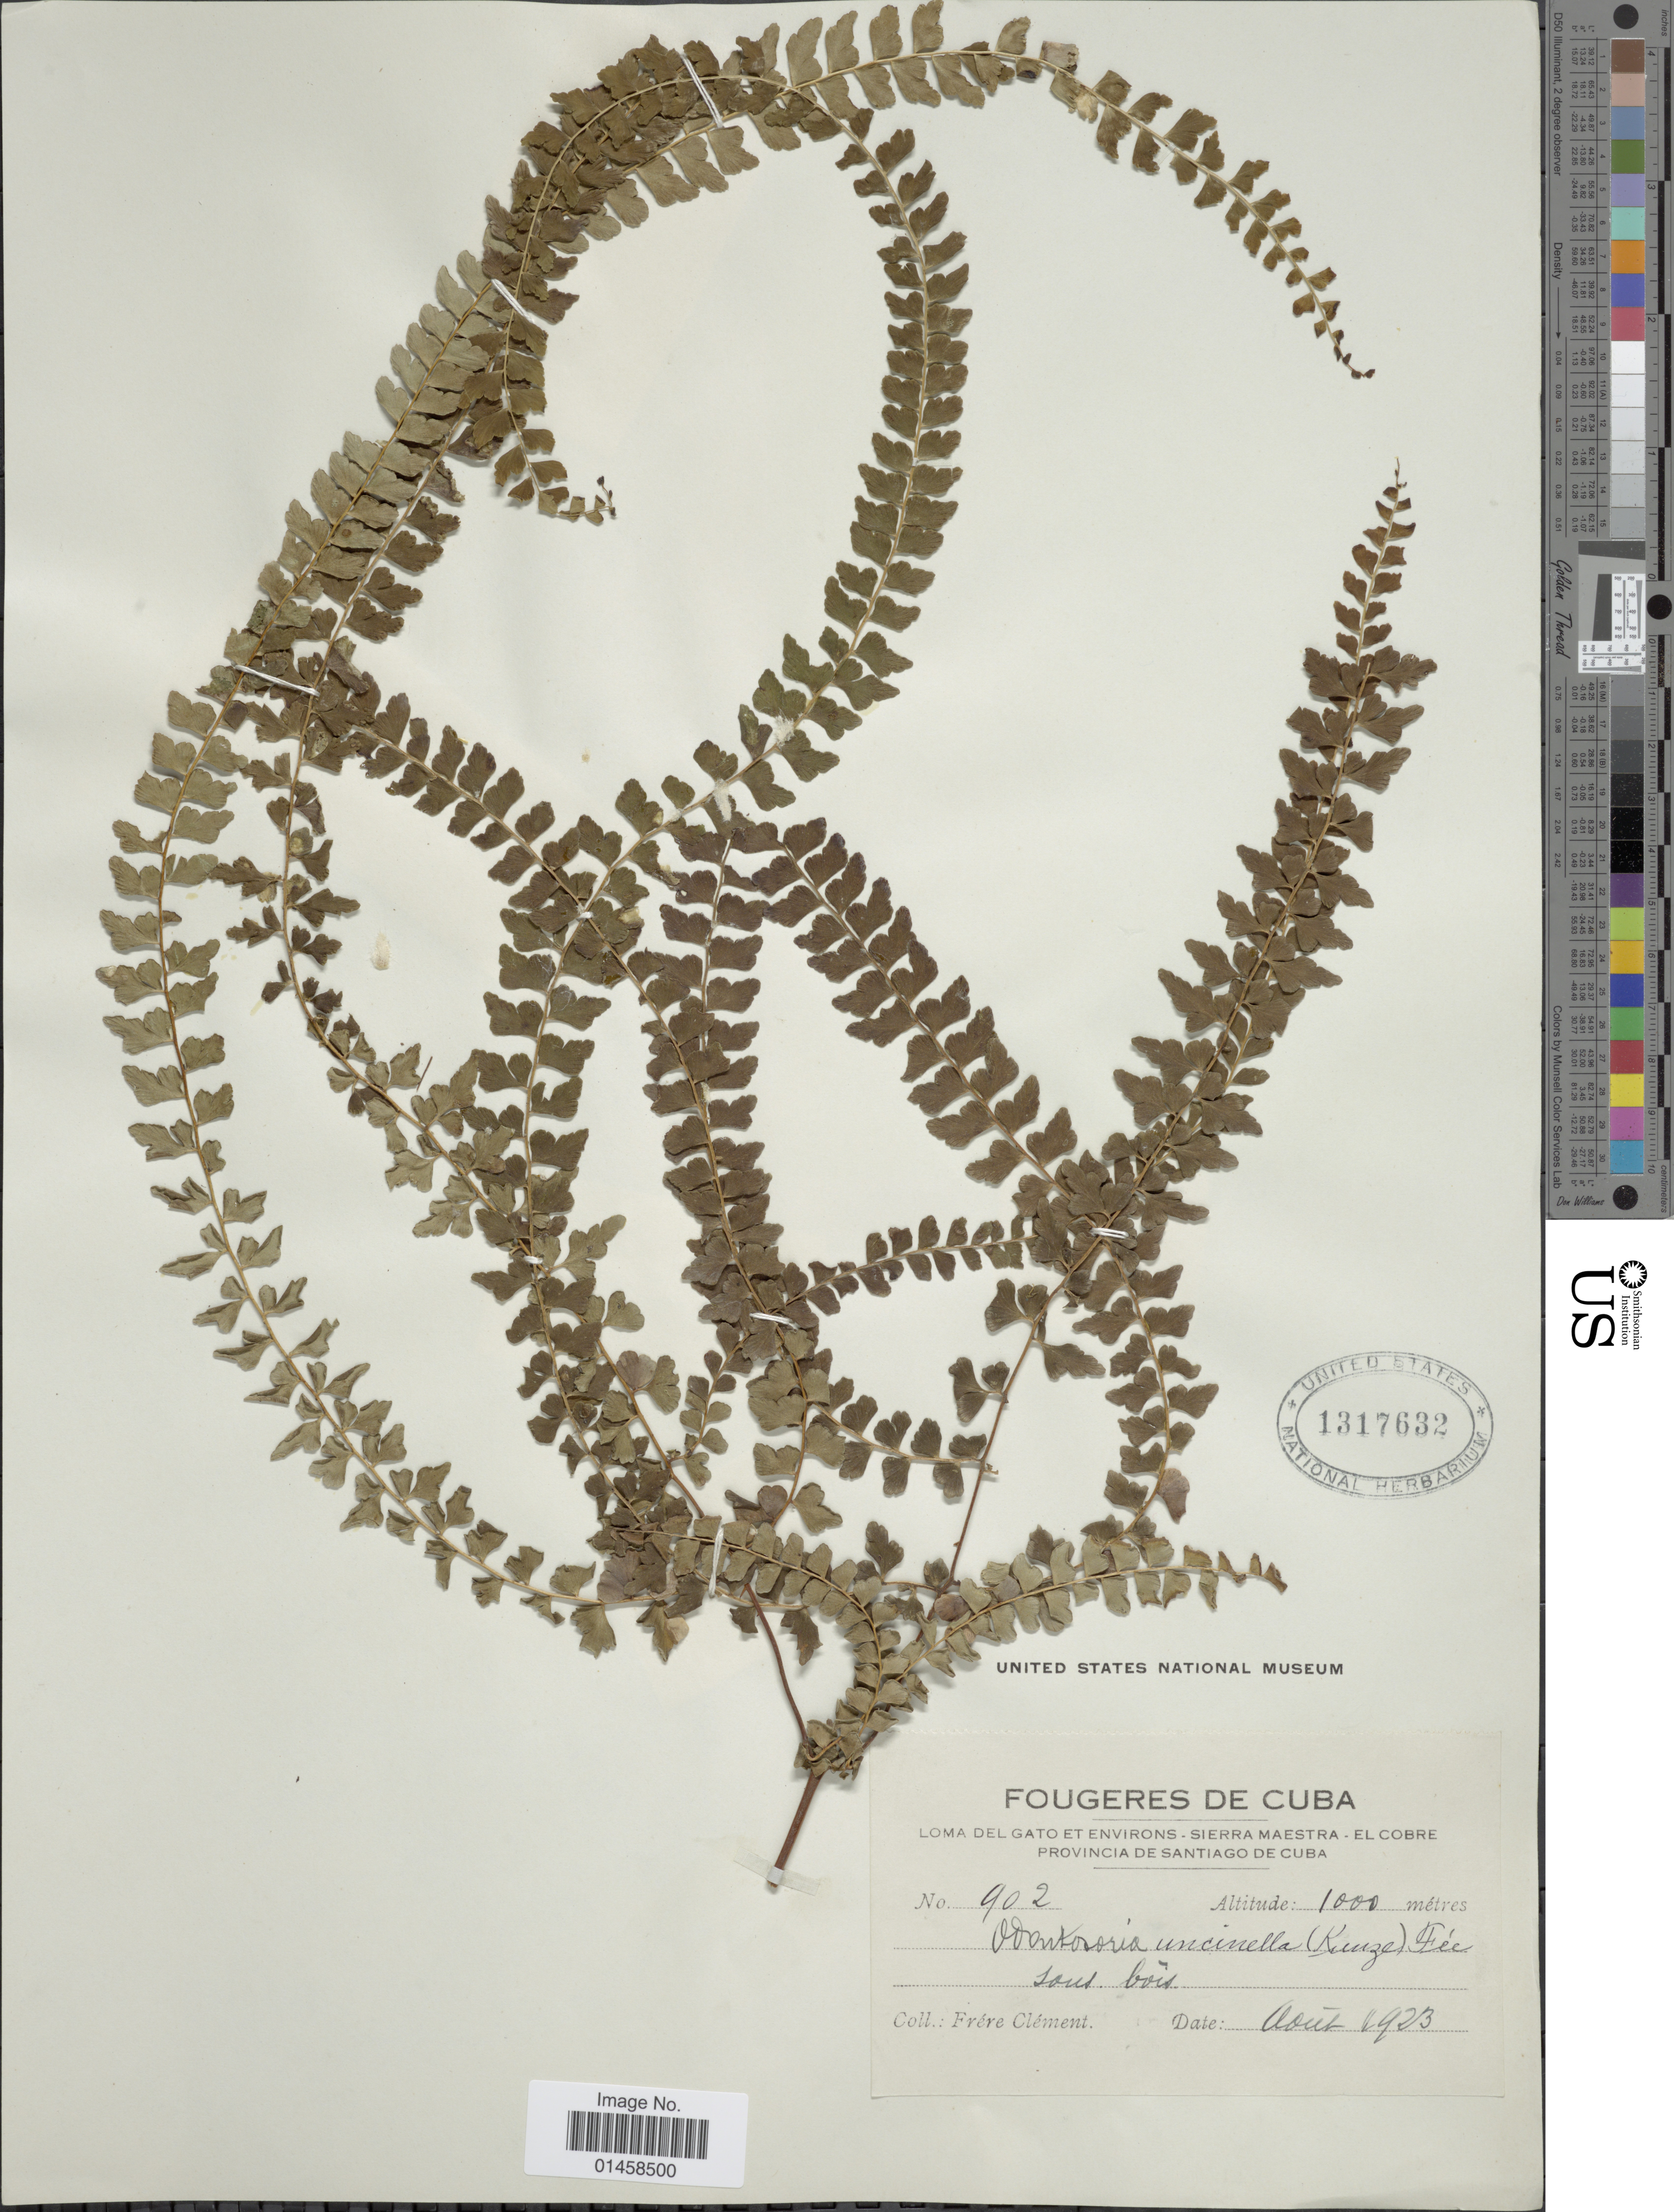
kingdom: Plantae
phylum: Tracheophyta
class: Polypodiopsida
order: Polypodiales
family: Lindsaeaceae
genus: Odontosoria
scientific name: Odontosoria scandens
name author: (Desv.) C. Chr.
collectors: A. Clément Téteau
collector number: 902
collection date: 1923-04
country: Cuba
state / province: Santiago de Cuba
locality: Loma del Gato environs, Sierra Maestra, El Cobre, Provincia de Santiago de Cuba, Sous Bois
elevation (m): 1000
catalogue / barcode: US 1317632